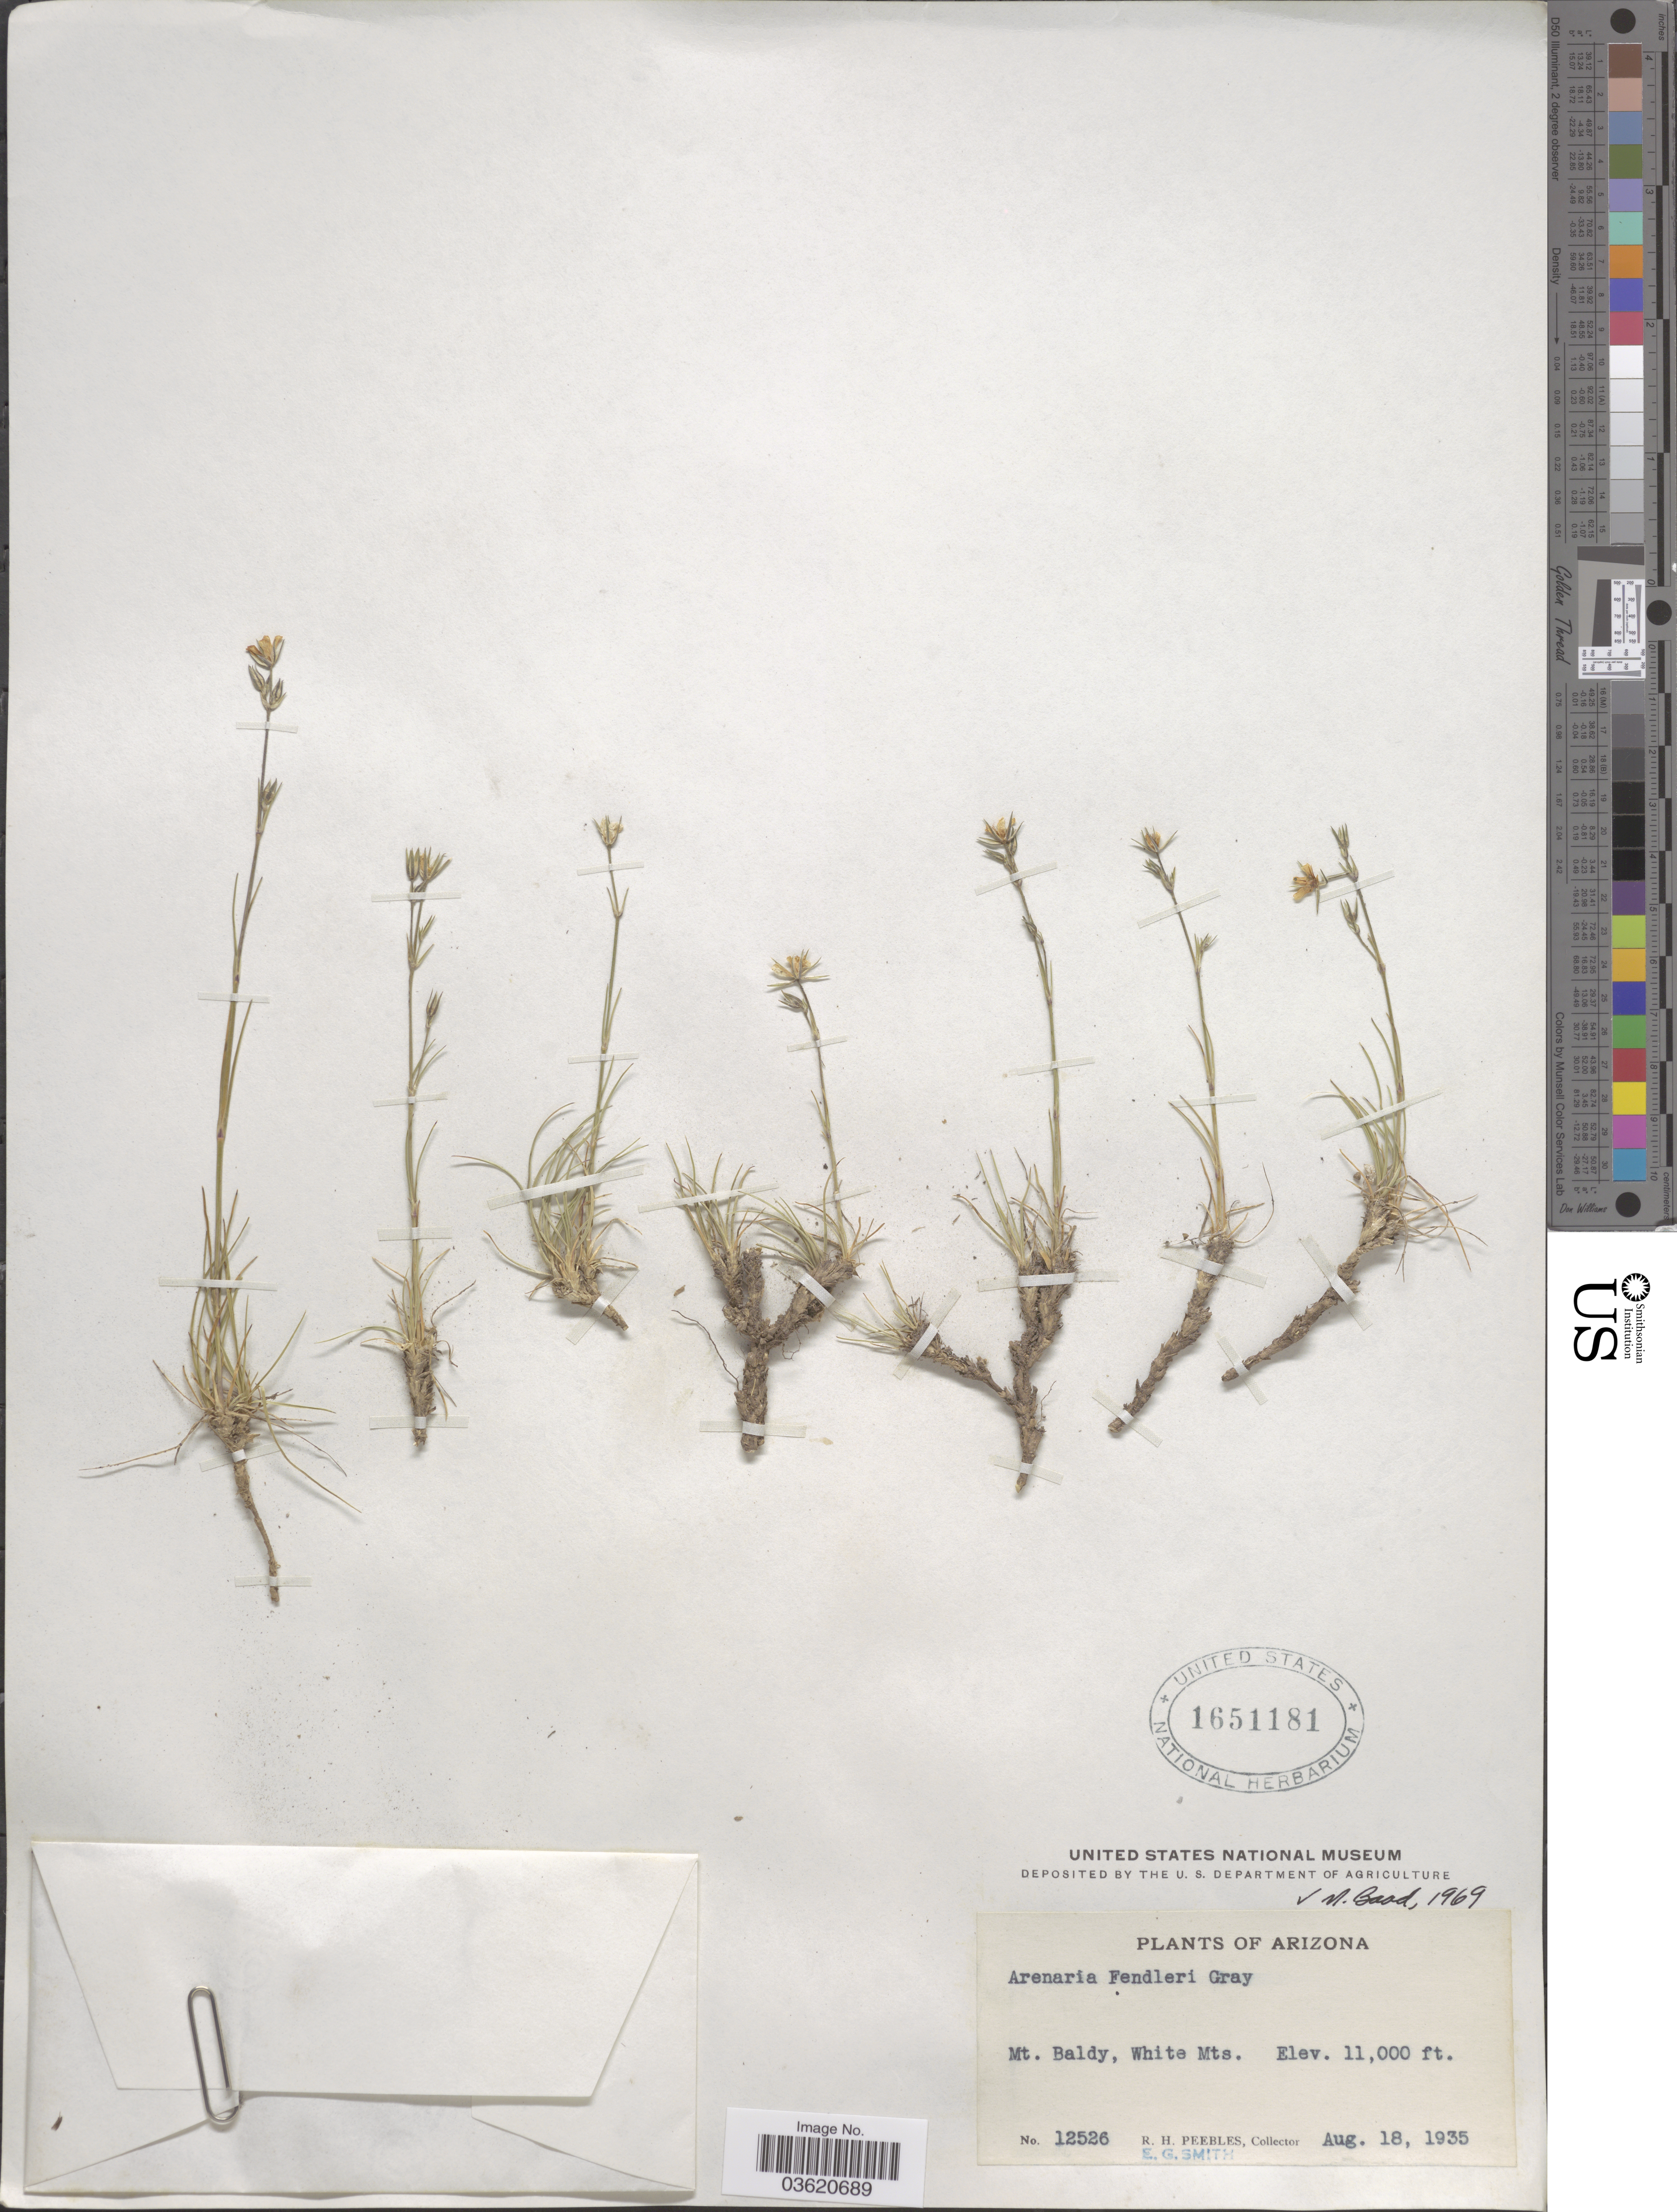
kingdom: Plantae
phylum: Tracheophyta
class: Magnoliopsida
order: Caryophyllales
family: Caryophyllaceae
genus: Eremogone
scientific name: Eremogone fendleri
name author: (A. Gray) Ikonn.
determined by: U.S. National Herbarium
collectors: R. H. Peebles & E. G. Smith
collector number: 12526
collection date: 1935-08-18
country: United States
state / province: Arizona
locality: Mt. Baldy, White Mts.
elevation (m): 3353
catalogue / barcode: US 1651181